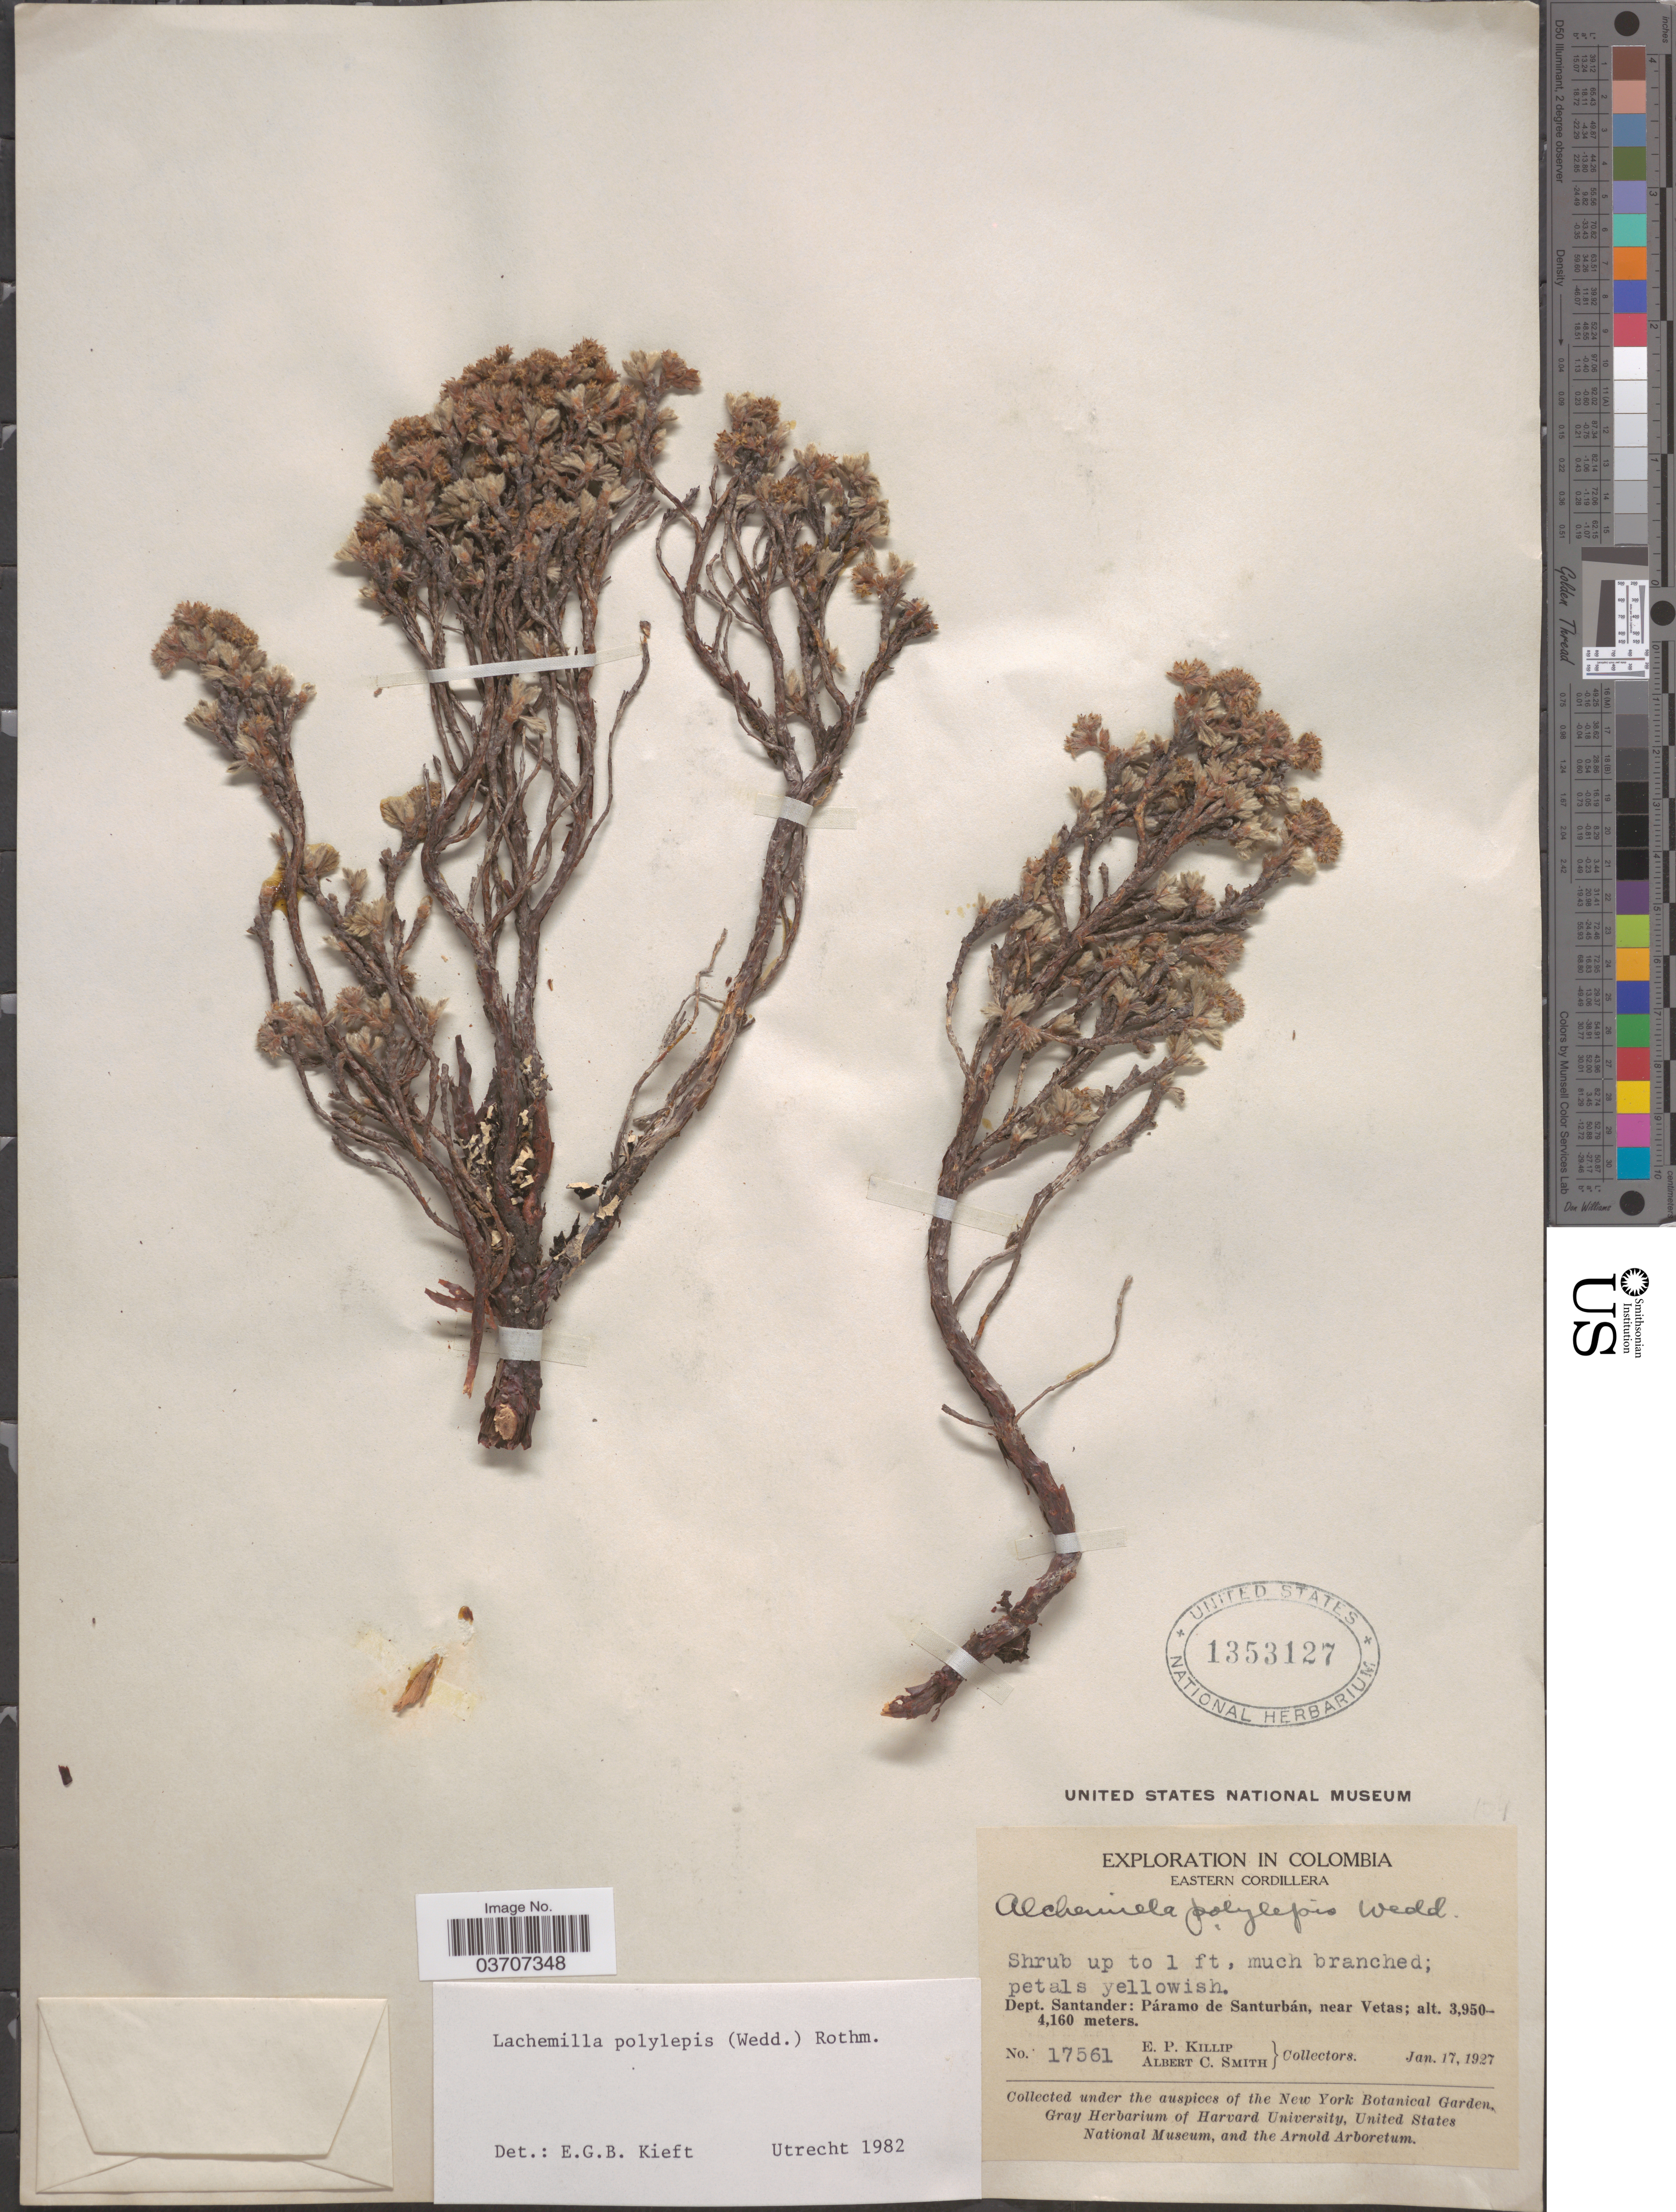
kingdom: Plantae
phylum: Tracheophyta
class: Magnoliopsida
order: Rosales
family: Rosaceae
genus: Lachemilla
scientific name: Lachemilla polylepis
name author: (Wedd.) Rothm.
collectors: E. P. Killip & A. C. Smith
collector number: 17561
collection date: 1927-01-17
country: Colombia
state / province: Santander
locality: Eastern Cordillera. Dept. Santander: Páramo de Santurbán, near Vetas.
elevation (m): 3950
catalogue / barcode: US 1353127